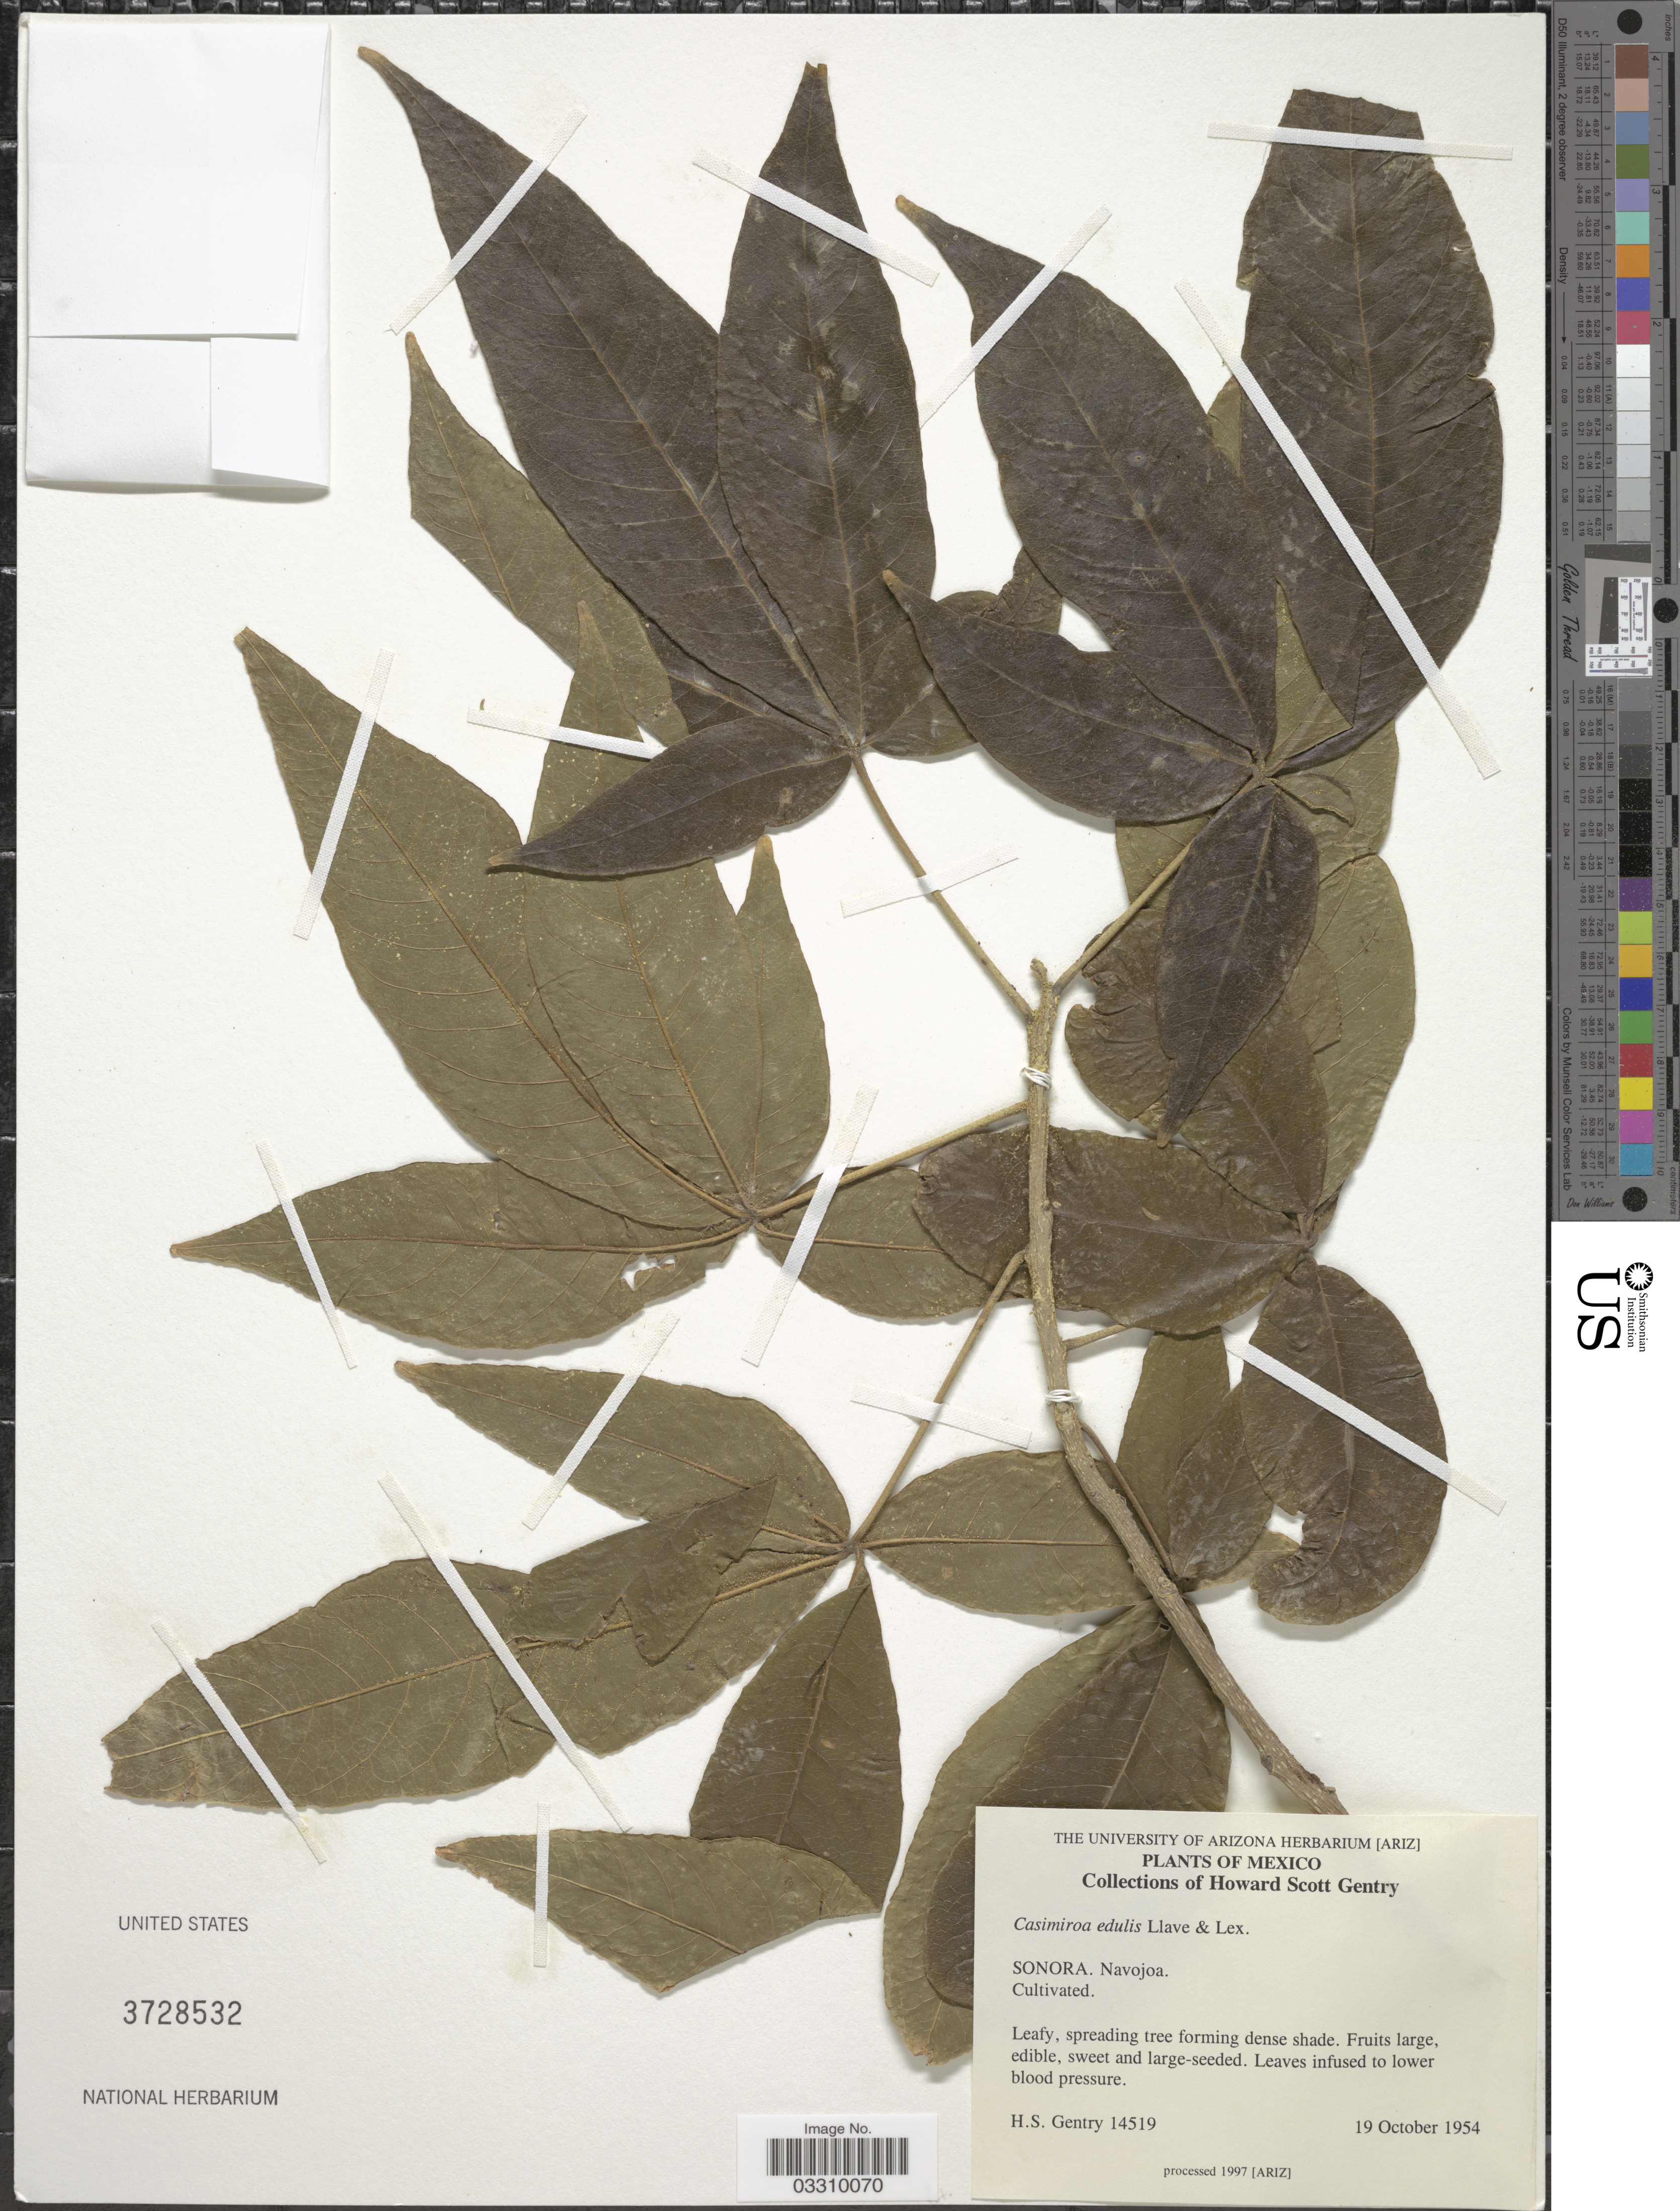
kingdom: Plantae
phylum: Tracheophyta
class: Magnoliopsida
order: Sapindales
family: Rutaceae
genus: Casimiroa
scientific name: Casimiroa edulis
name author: La Llave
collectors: H. S. Gentry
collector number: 14519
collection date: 1954-10-19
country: Mexico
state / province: Sonora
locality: Navojoa.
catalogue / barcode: US 3728532